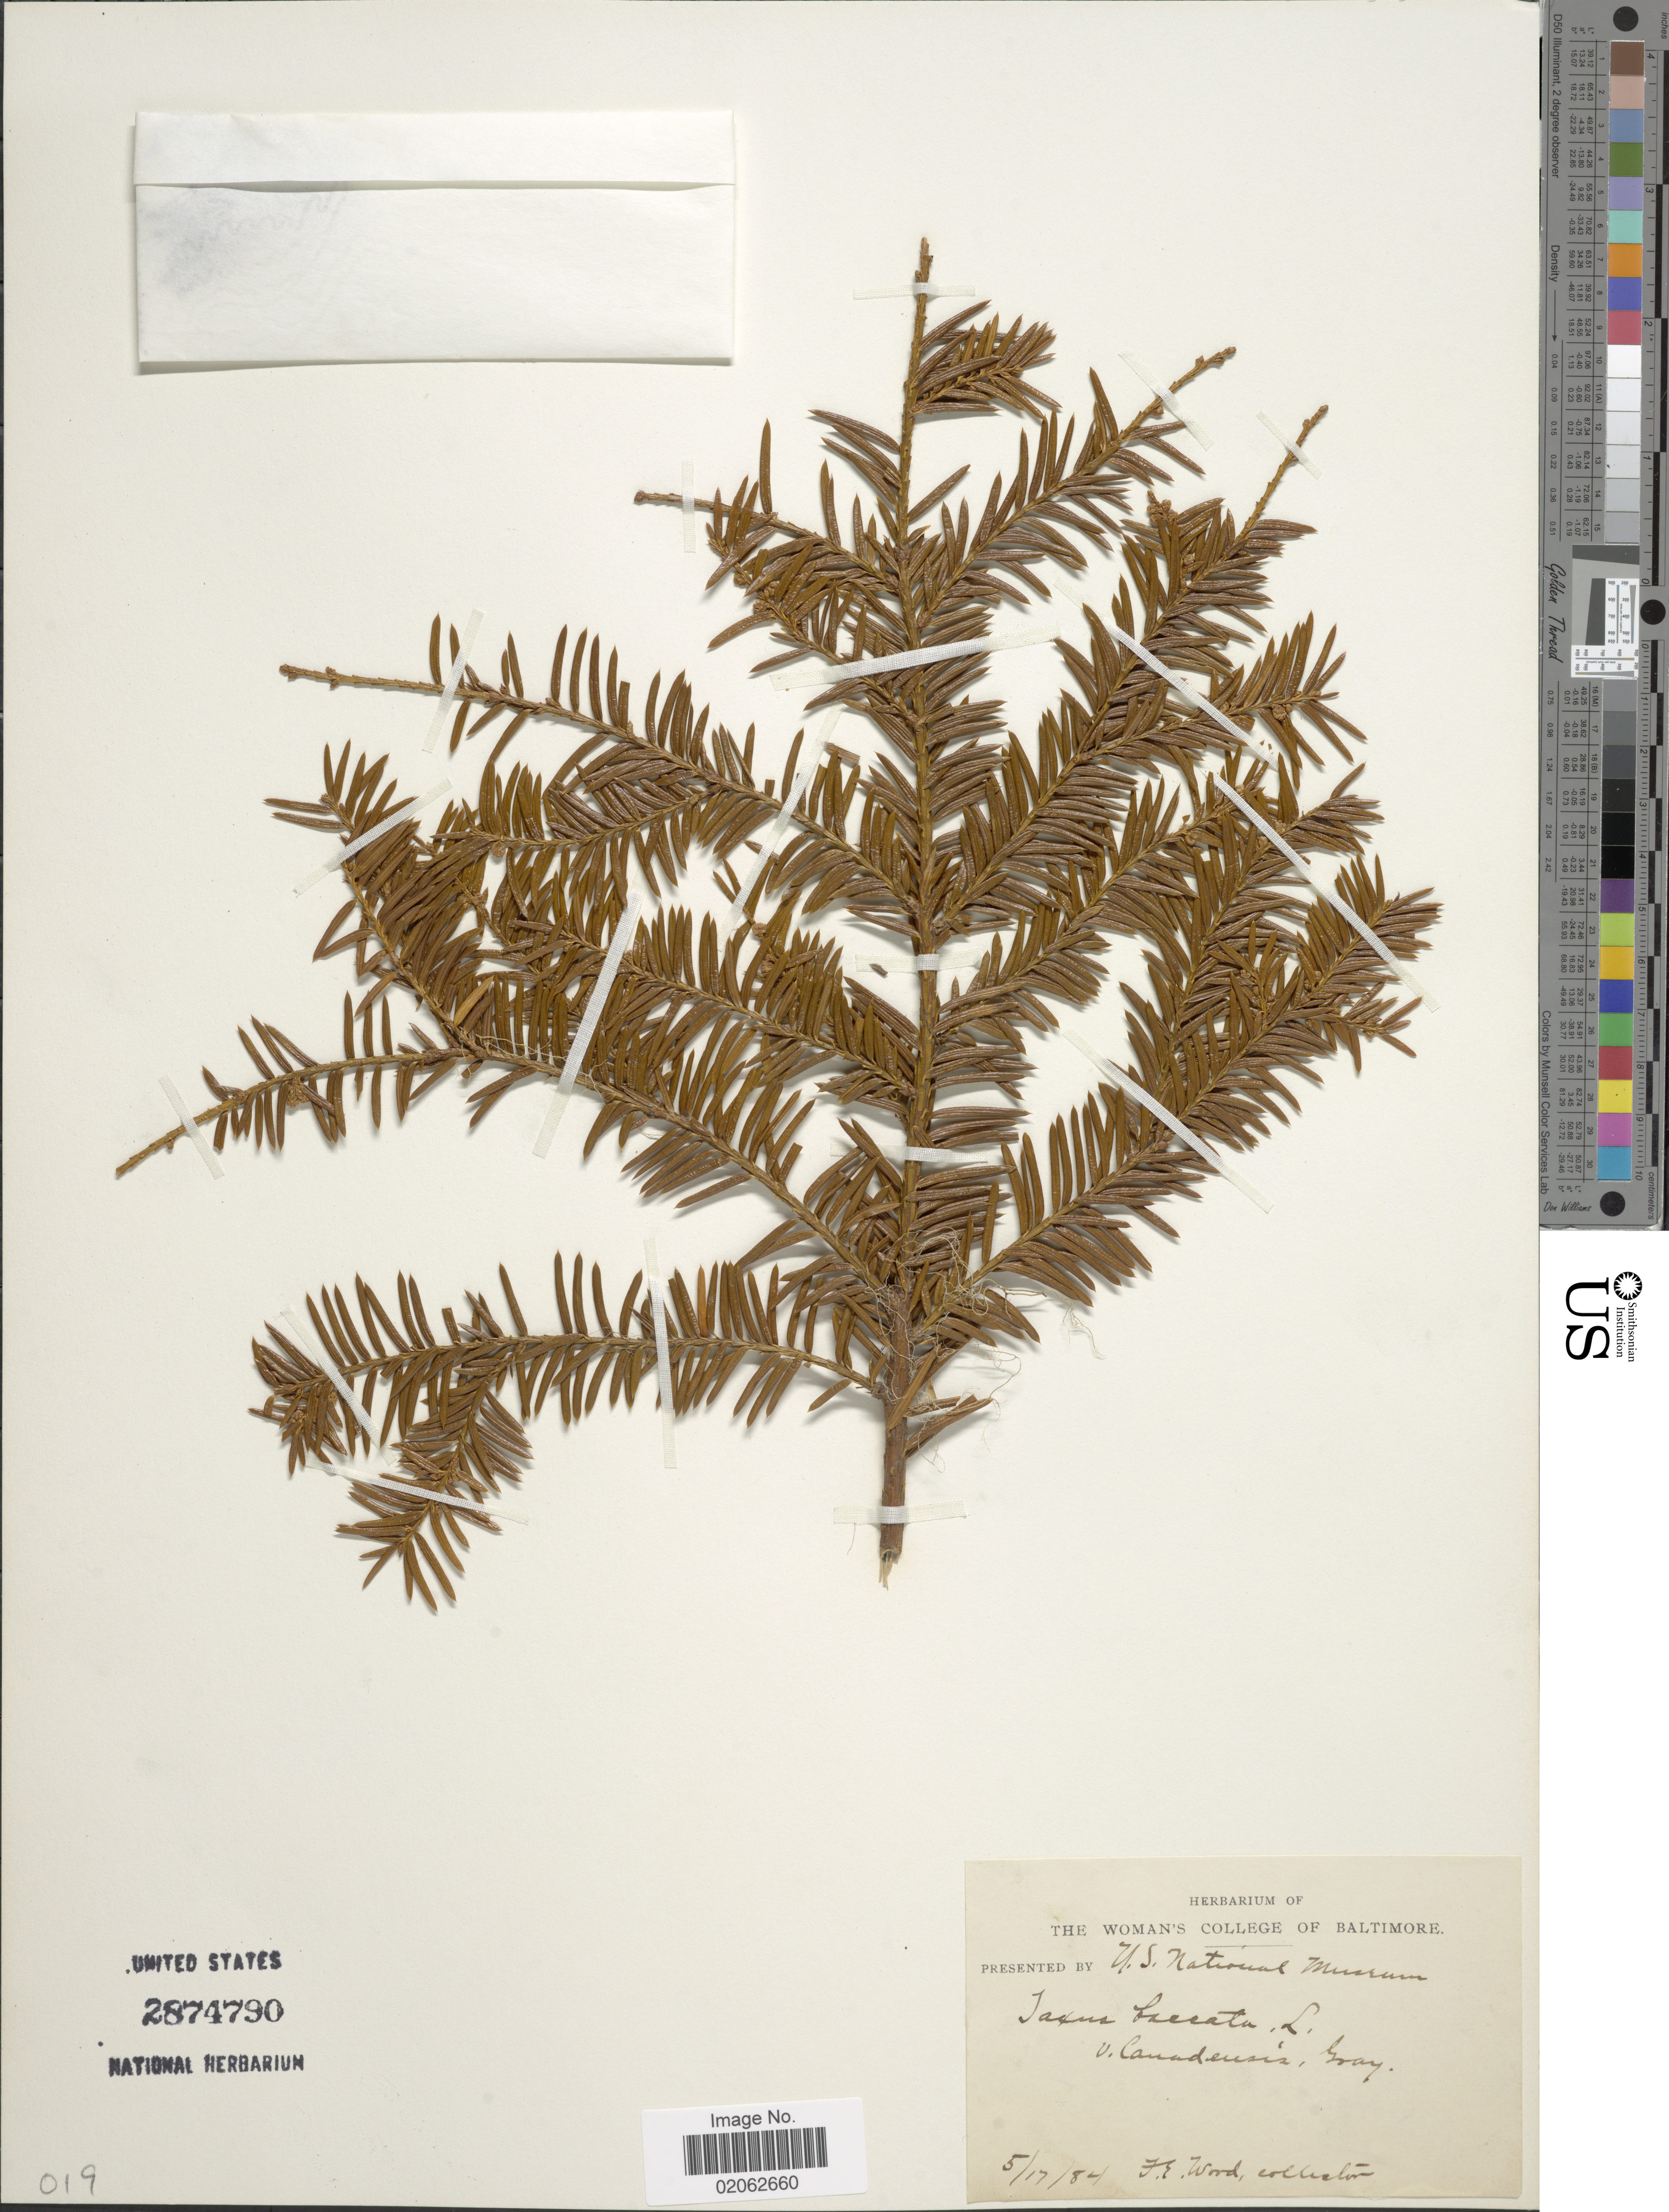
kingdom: Plantae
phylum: Tracheophyta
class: Pinopsida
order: Pinales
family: Taxaceae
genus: Taxus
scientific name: Taxus baccata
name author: L.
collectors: F. Wood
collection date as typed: Transcribed d/m/y: 17/5/84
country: United States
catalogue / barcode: US 2874790